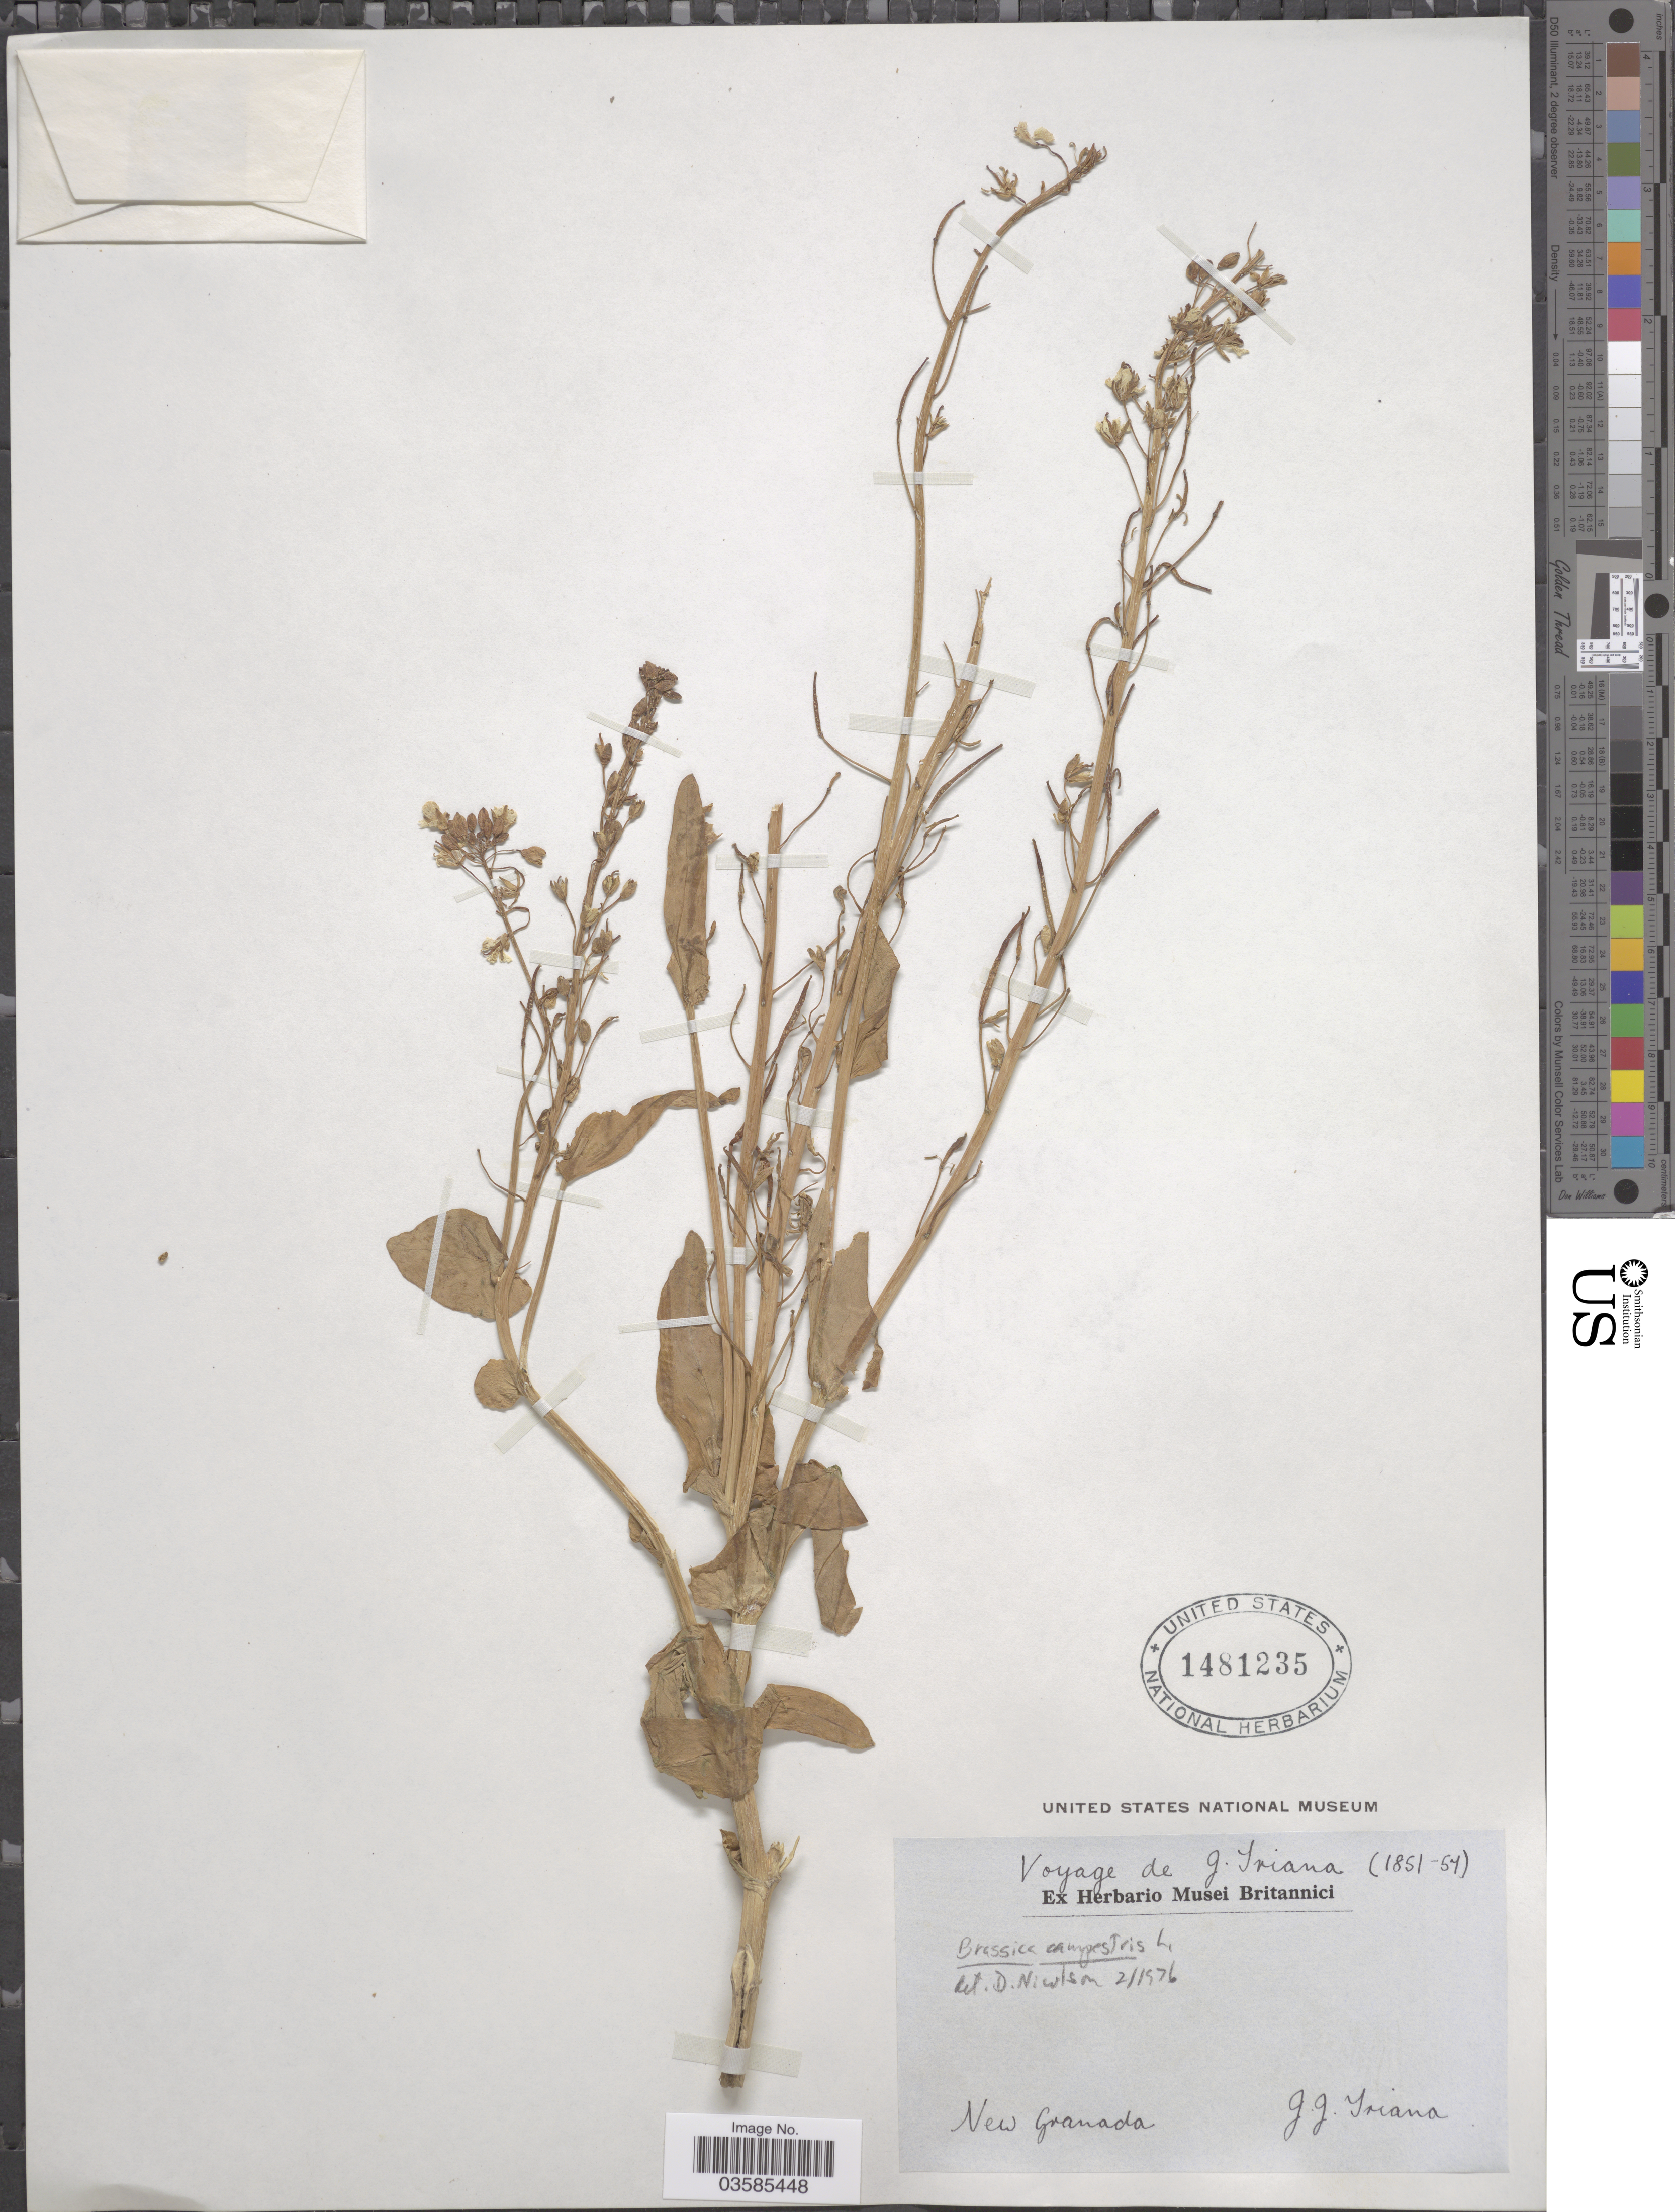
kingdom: Plantae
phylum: Tracheophyta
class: Magnoliopsida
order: Brassicales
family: Brassicaceae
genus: Brassica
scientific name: Brassica campestris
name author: L.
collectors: J. J. Triana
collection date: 1851/1857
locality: N. Granada.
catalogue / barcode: US 1481235